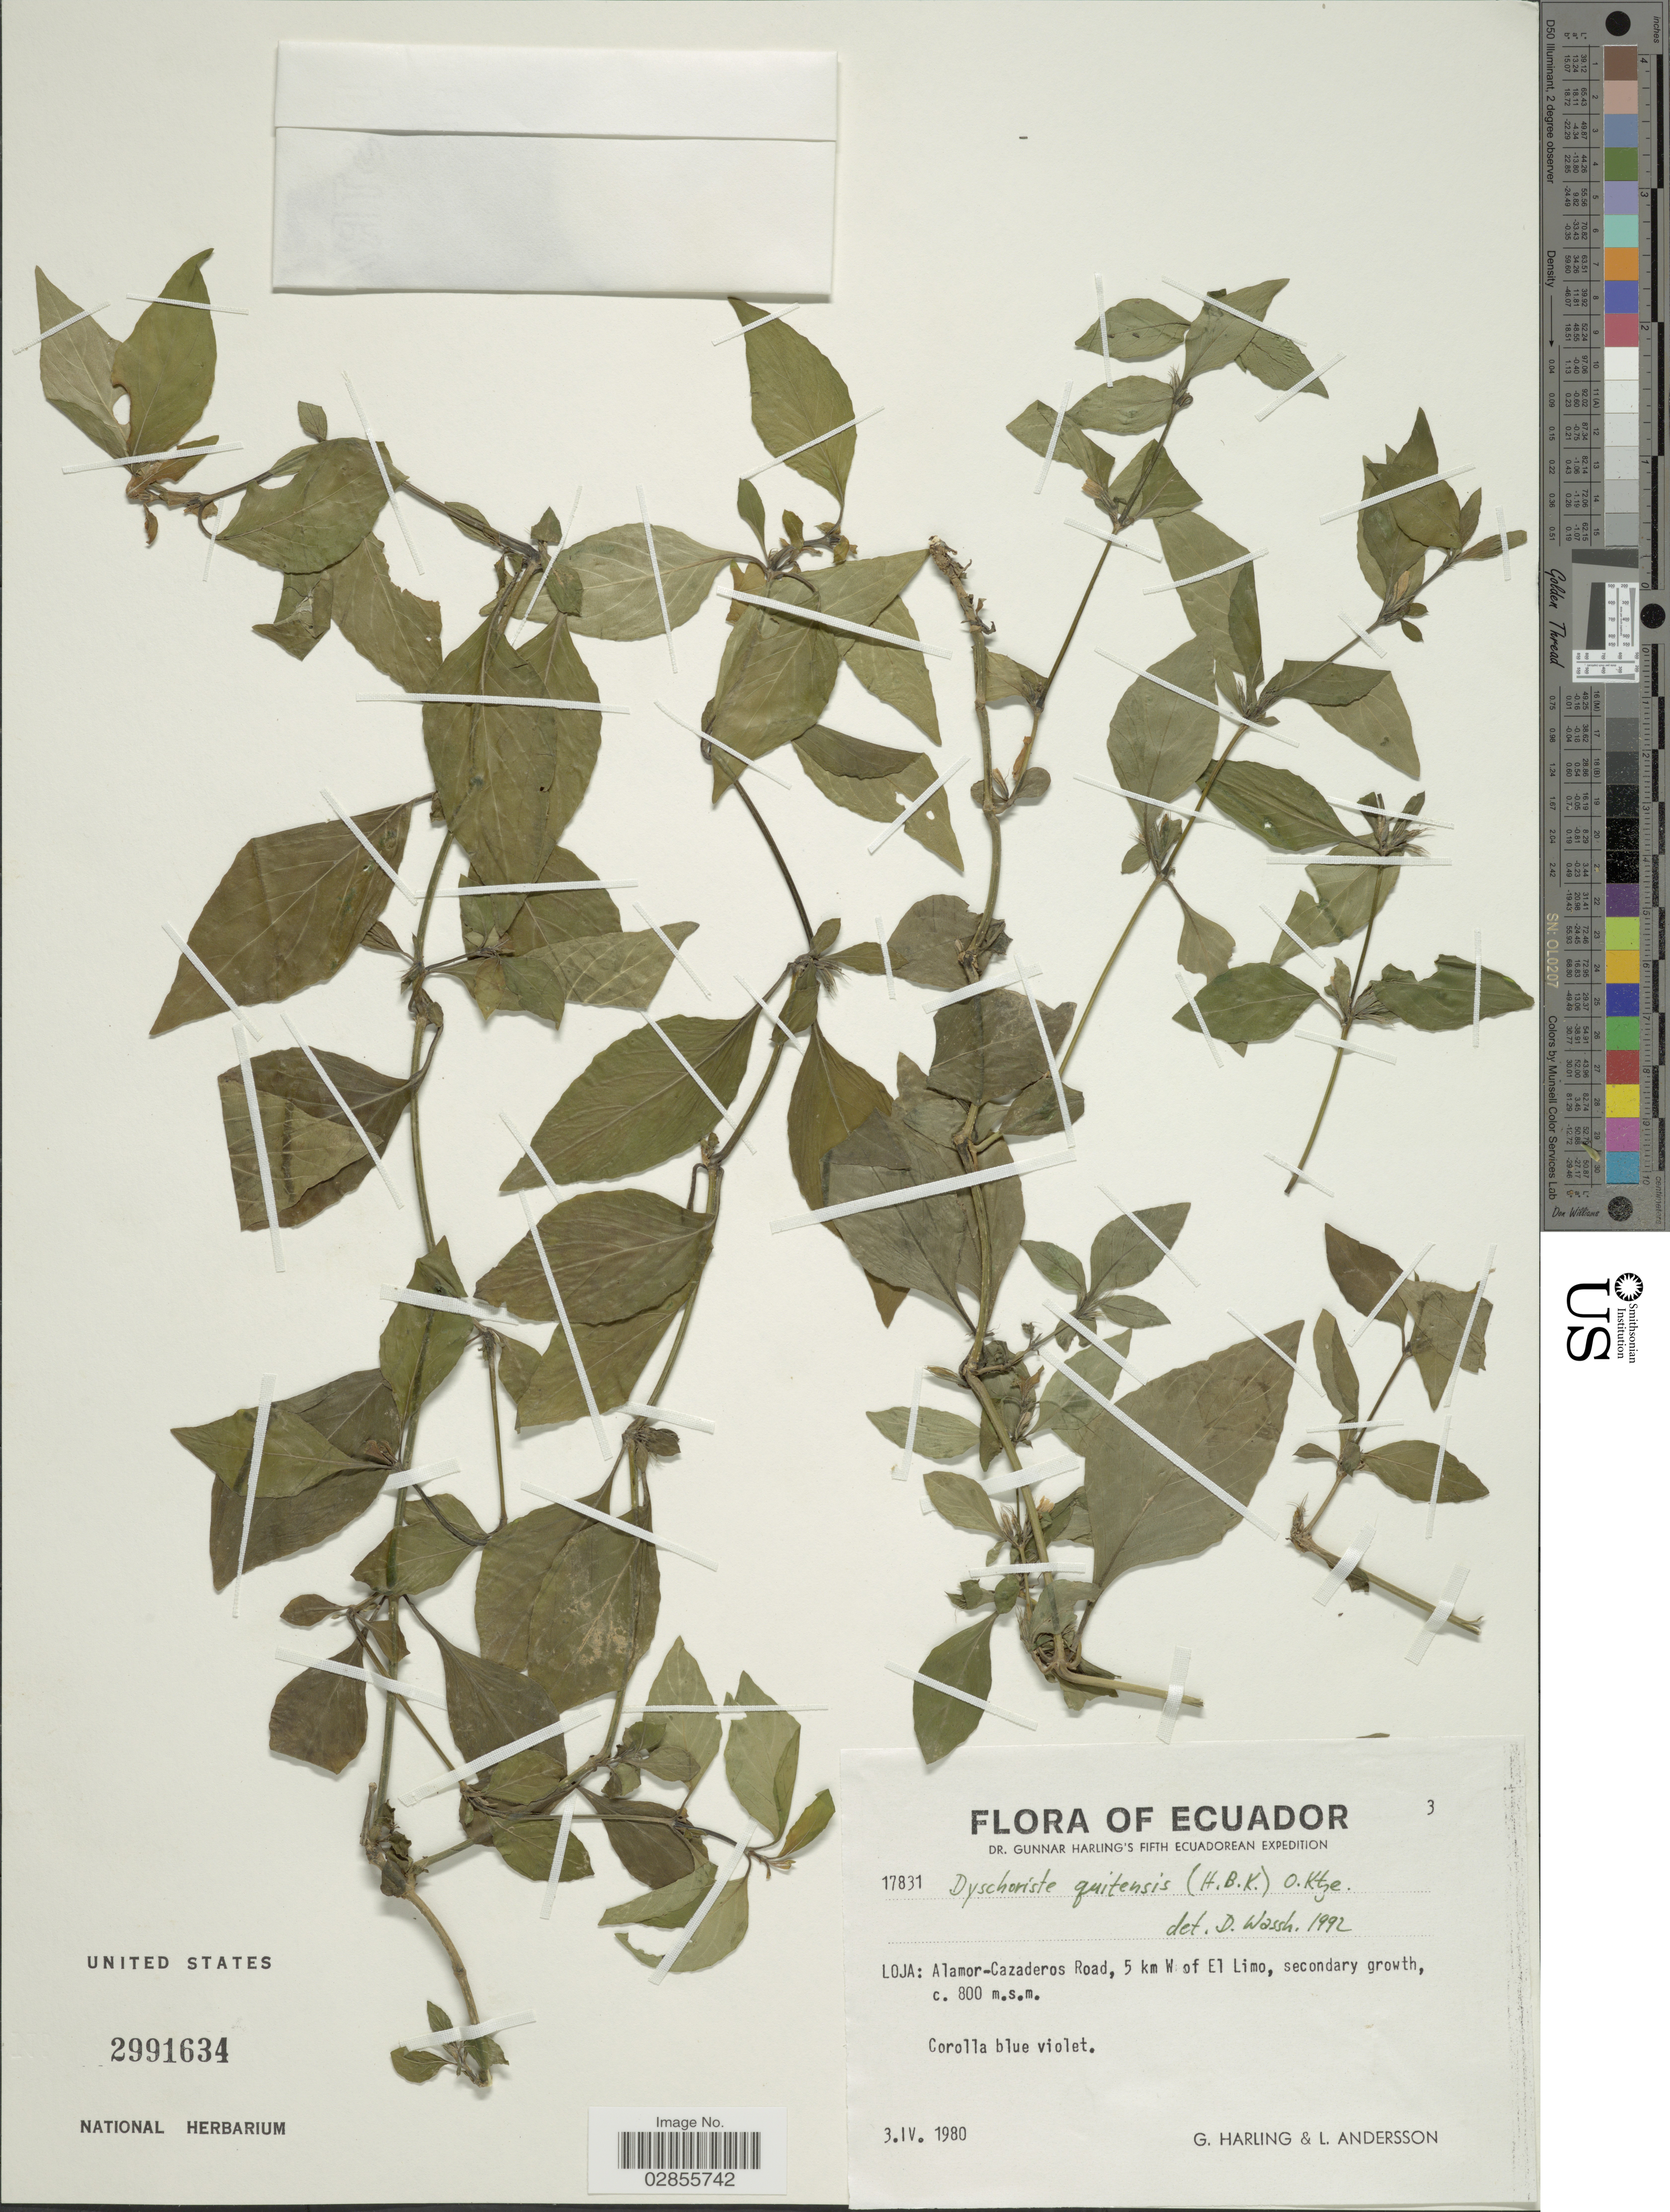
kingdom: Plantae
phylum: Tracheophyta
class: Magnoliopsida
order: Lamiales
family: Acanthaceae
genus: Dyschoriste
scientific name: Dyschoriste quitensis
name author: (Kunth) Kuntze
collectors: G. Harling & L. Andersson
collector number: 17831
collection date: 1980-04-03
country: Ecuador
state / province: Loja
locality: Loja: Alamor- Cazaderos Road, 5 km W of El Limo.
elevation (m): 800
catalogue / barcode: US 2991634